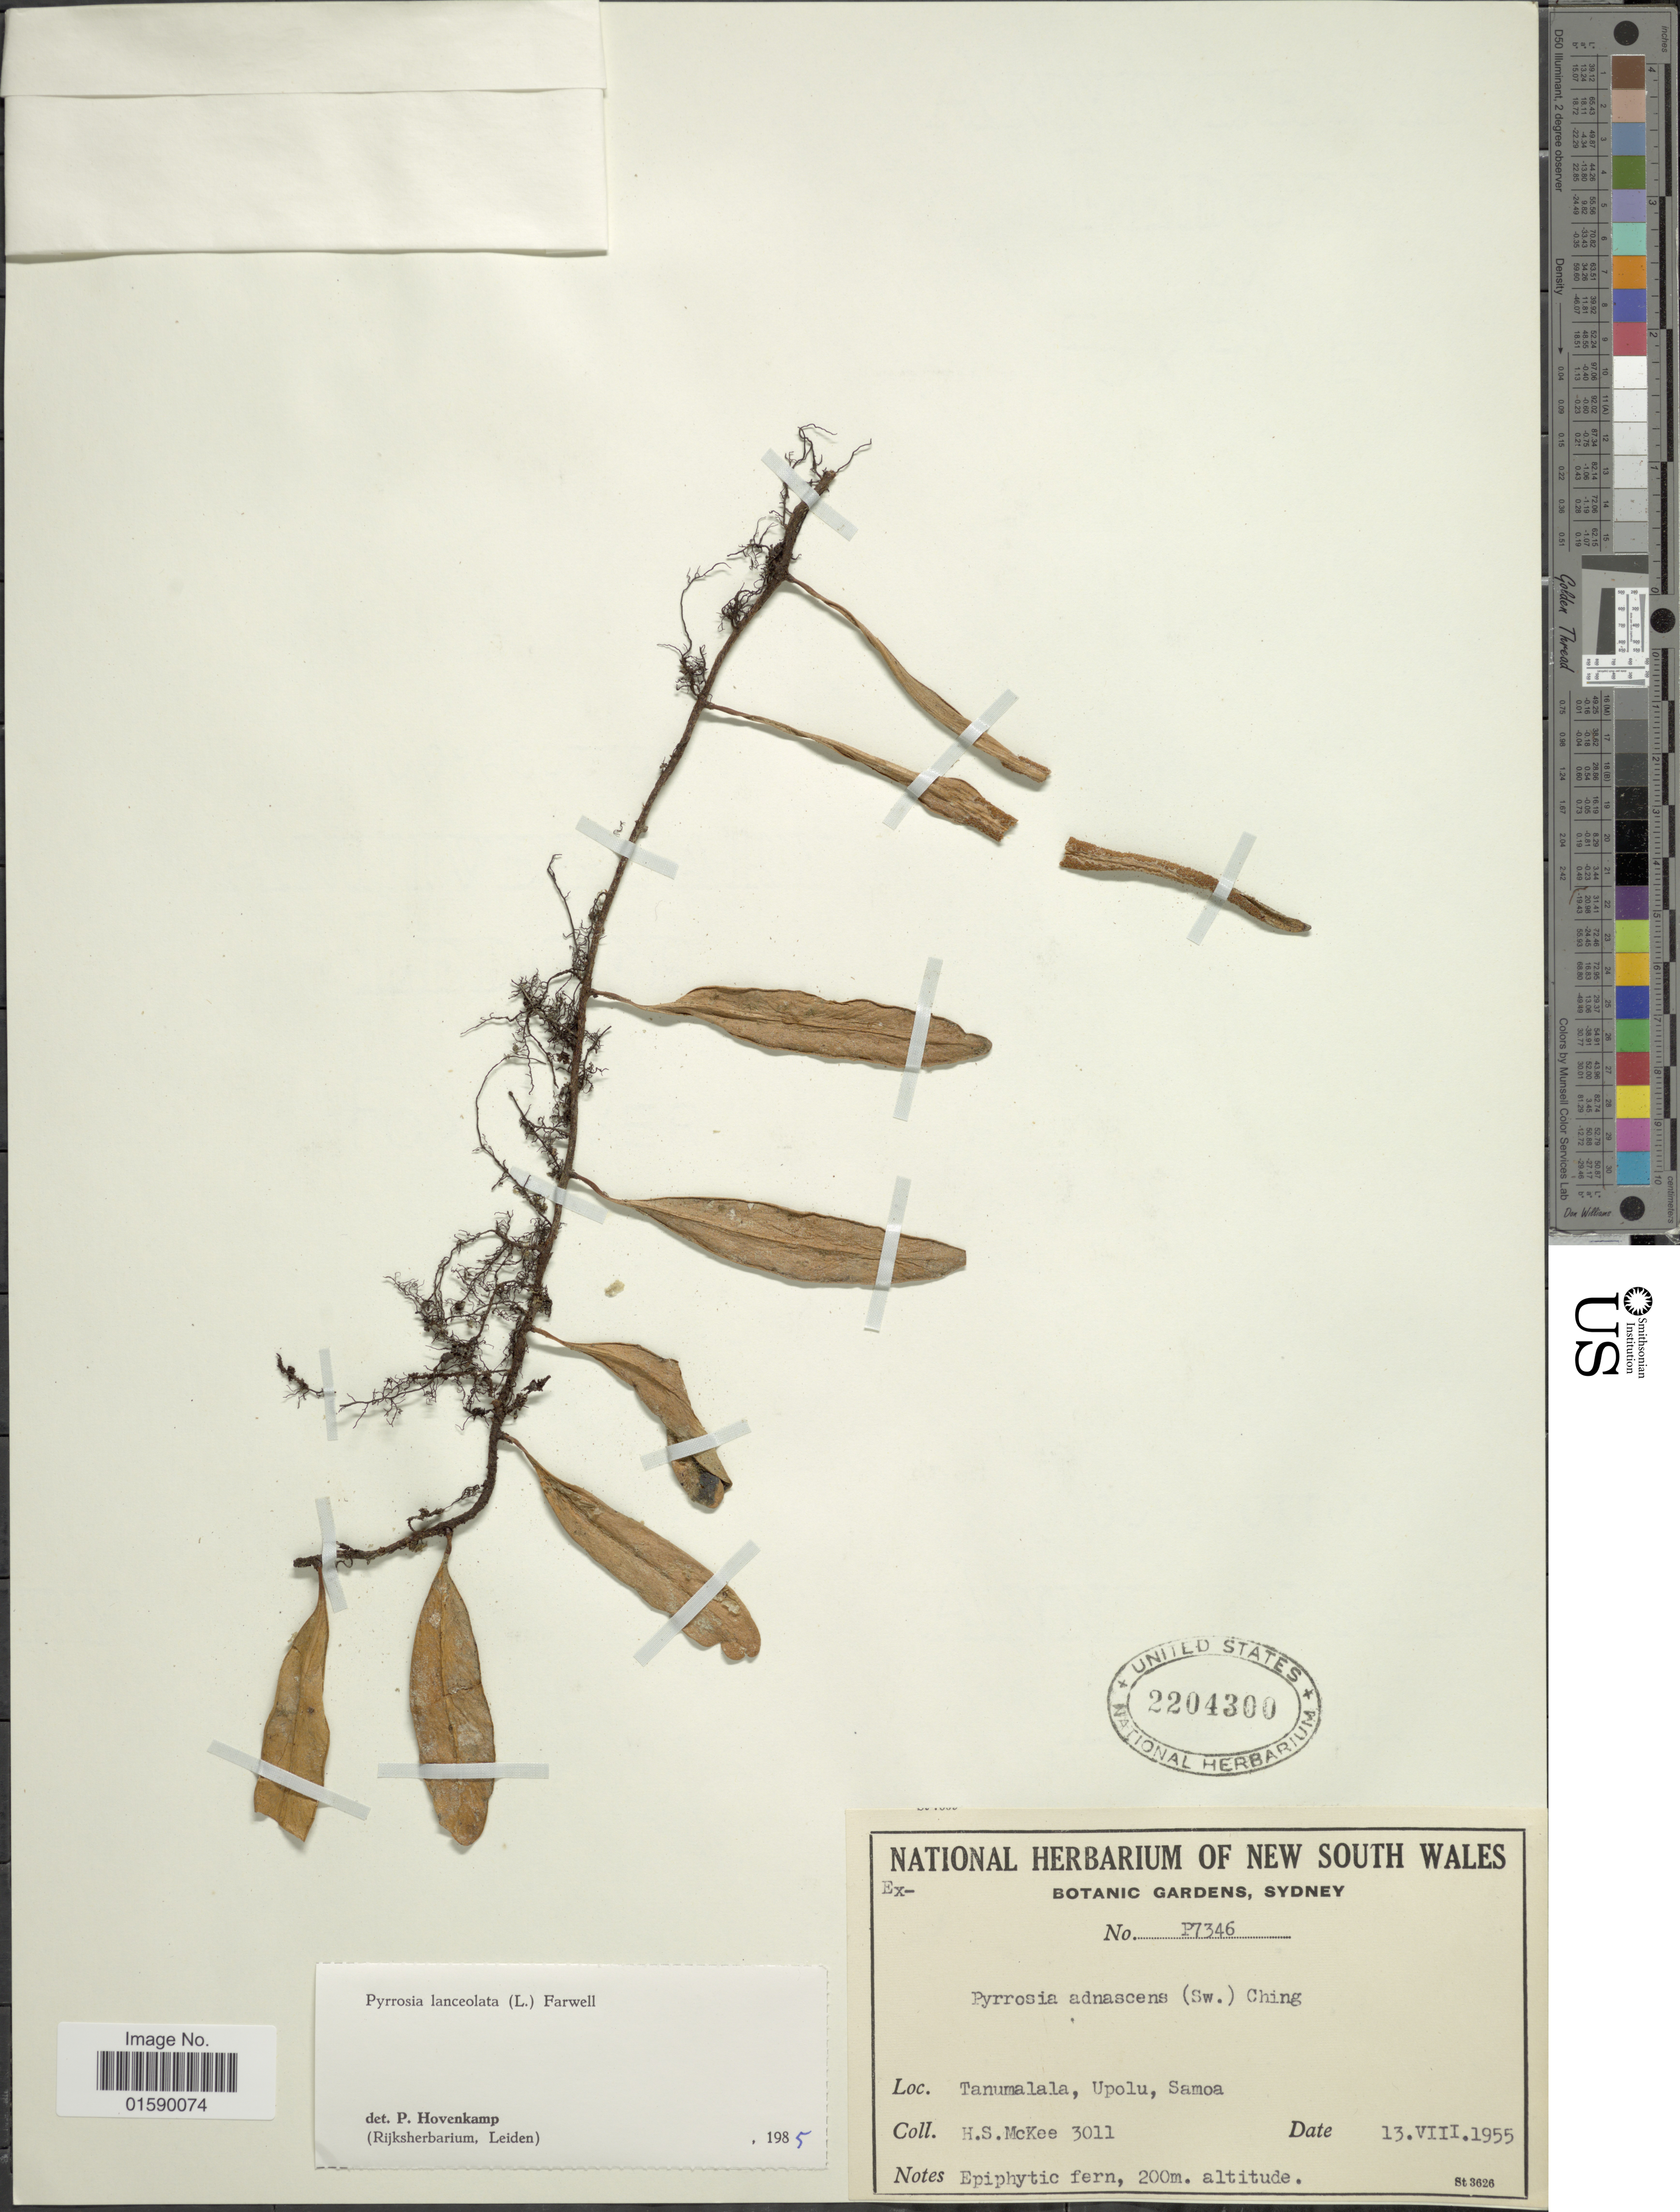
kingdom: Plantae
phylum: Tracheophyta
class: Polypodiopsida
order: Polypodiales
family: Polypodiaceae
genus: Pyrrosia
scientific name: Pyrrosia lanceolata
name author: (L.) Farw.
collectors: H. S. McKee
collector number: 3011/P7346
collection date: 1955-08-13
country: Samoa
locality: Tanumalala, Upolu, Samoa.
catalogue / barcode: US 2204300